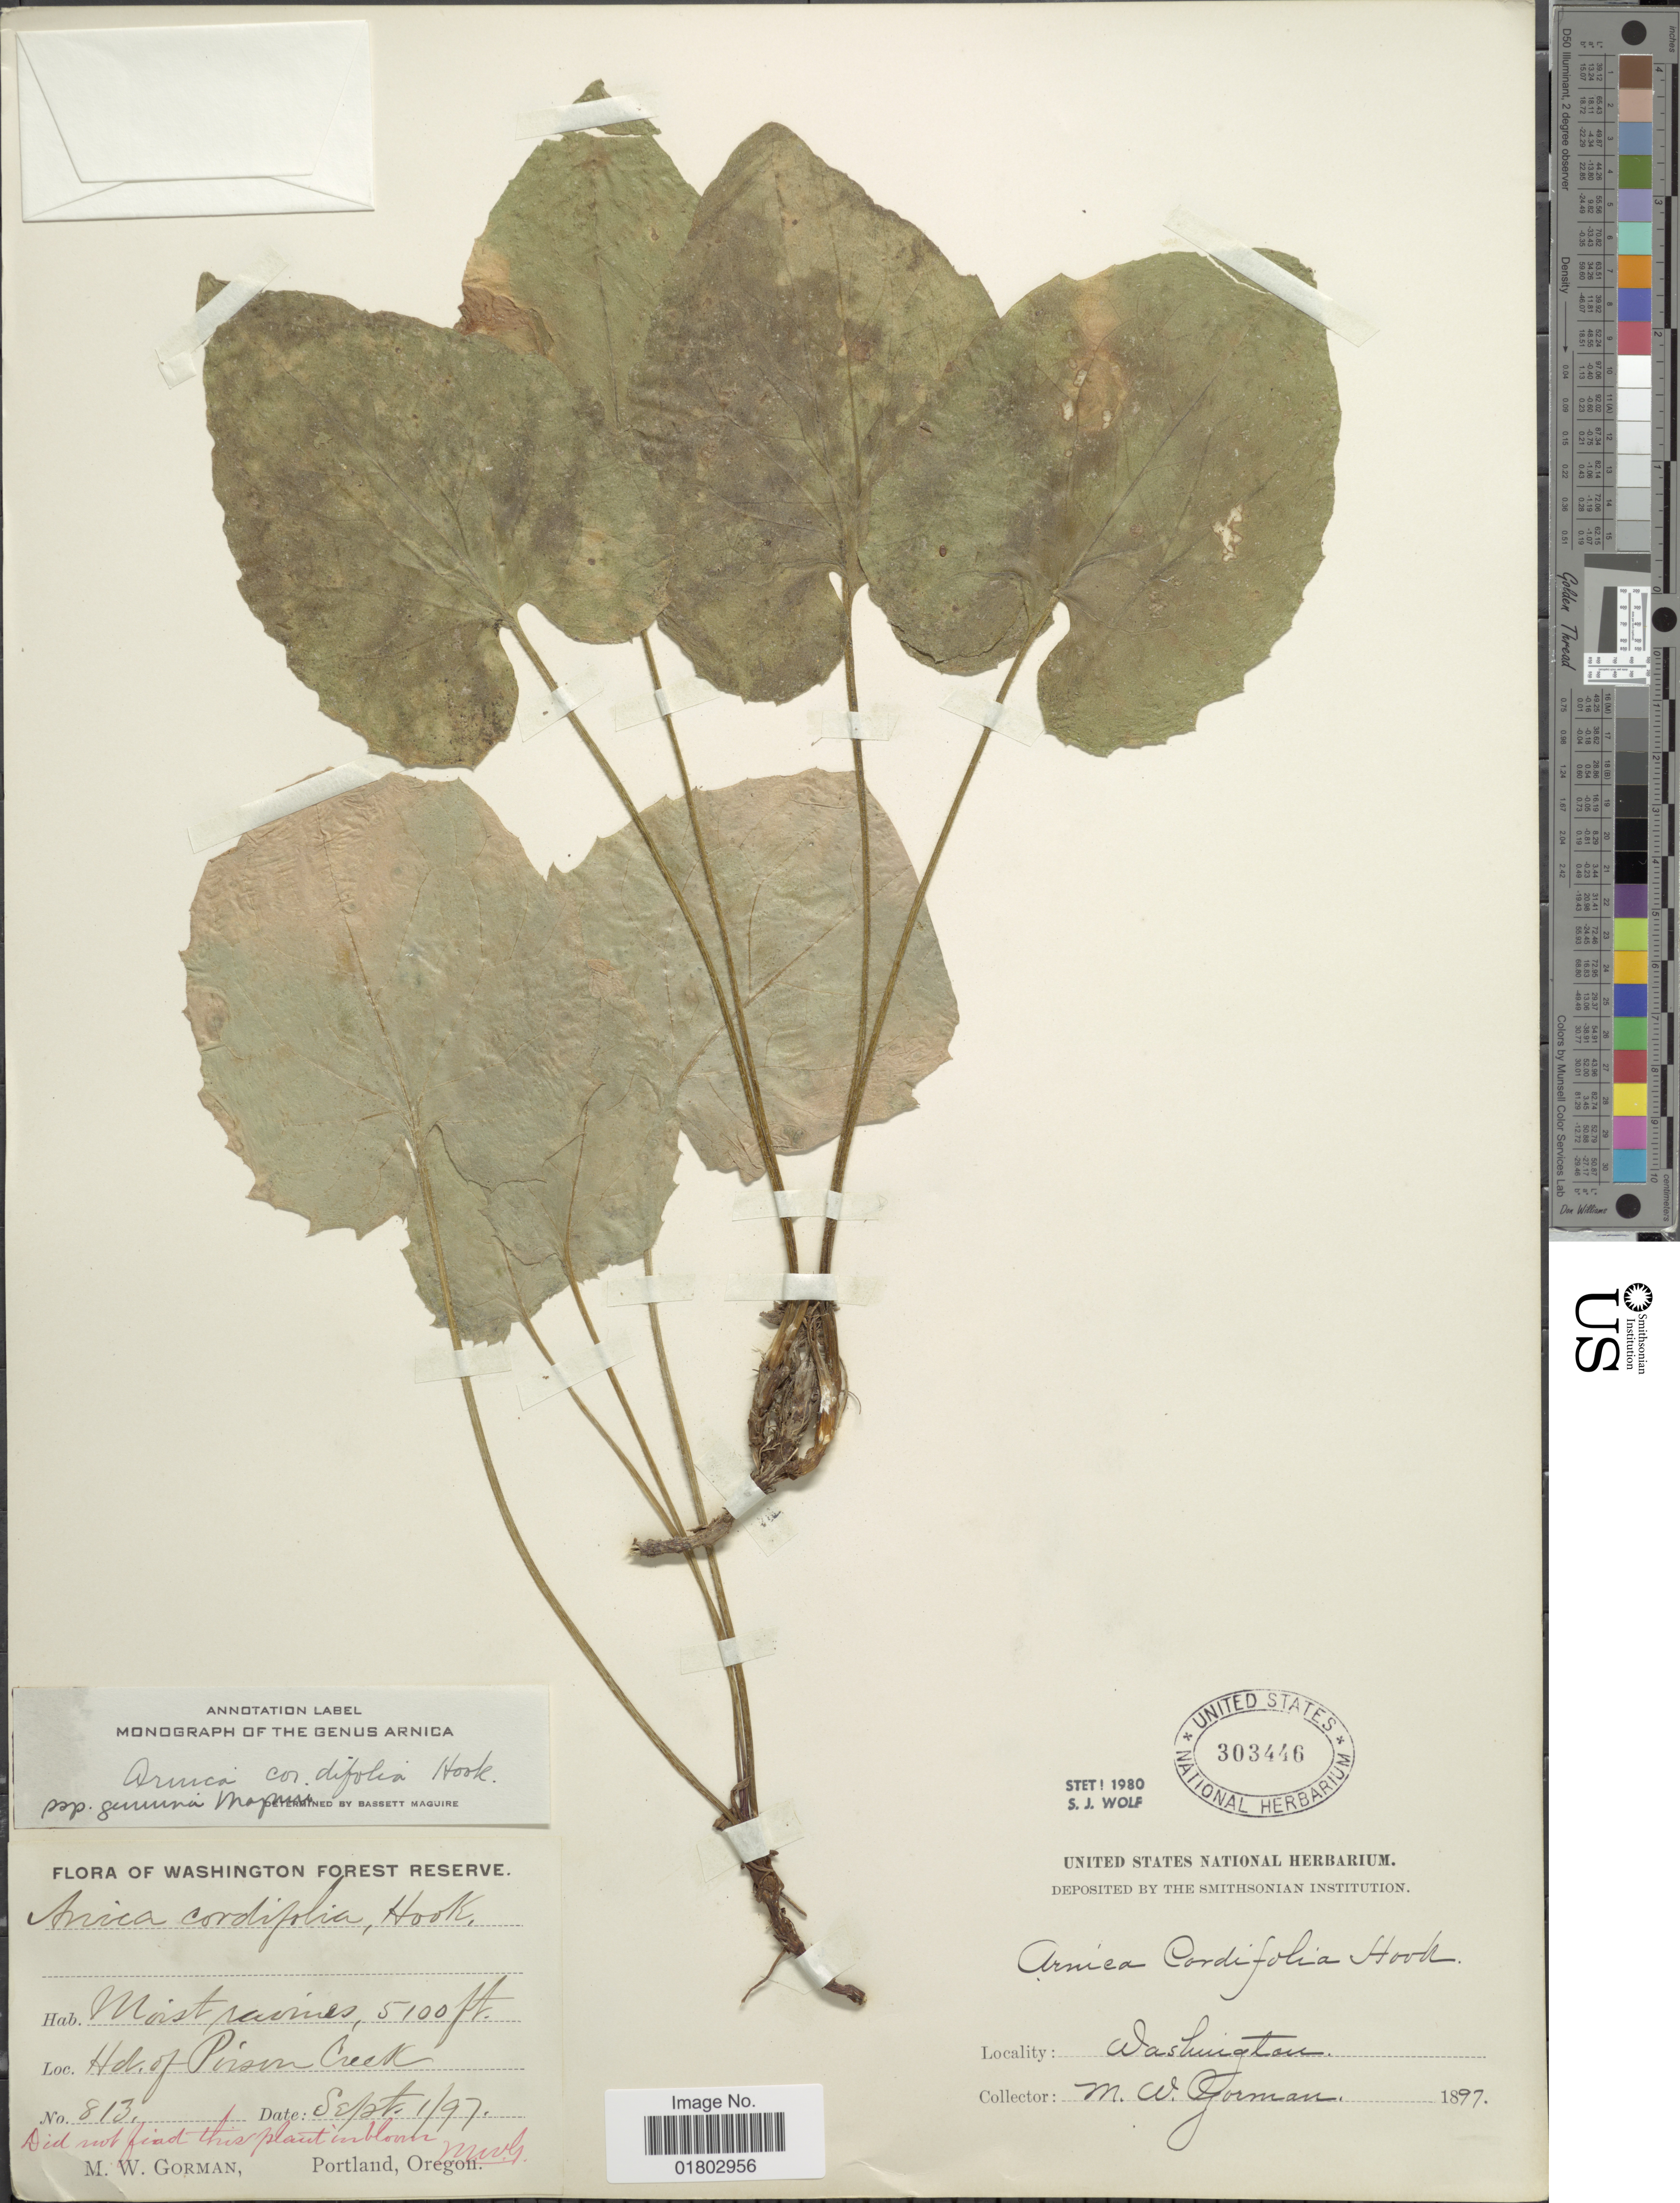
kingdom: Plantae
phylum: Tracheophyta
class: Magnoliopsida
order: Asterales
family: Asteraceae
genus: Arnica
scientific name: Arnica cordifolia subsp. genuina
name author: Maguire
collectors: M. W. Gorman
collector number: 813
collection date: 1897-09-01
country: United States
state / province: Washington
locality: Washington Forest Reserve, Moist ravine, Hd of Poison Creek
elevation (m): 1554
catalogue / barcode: US 303446